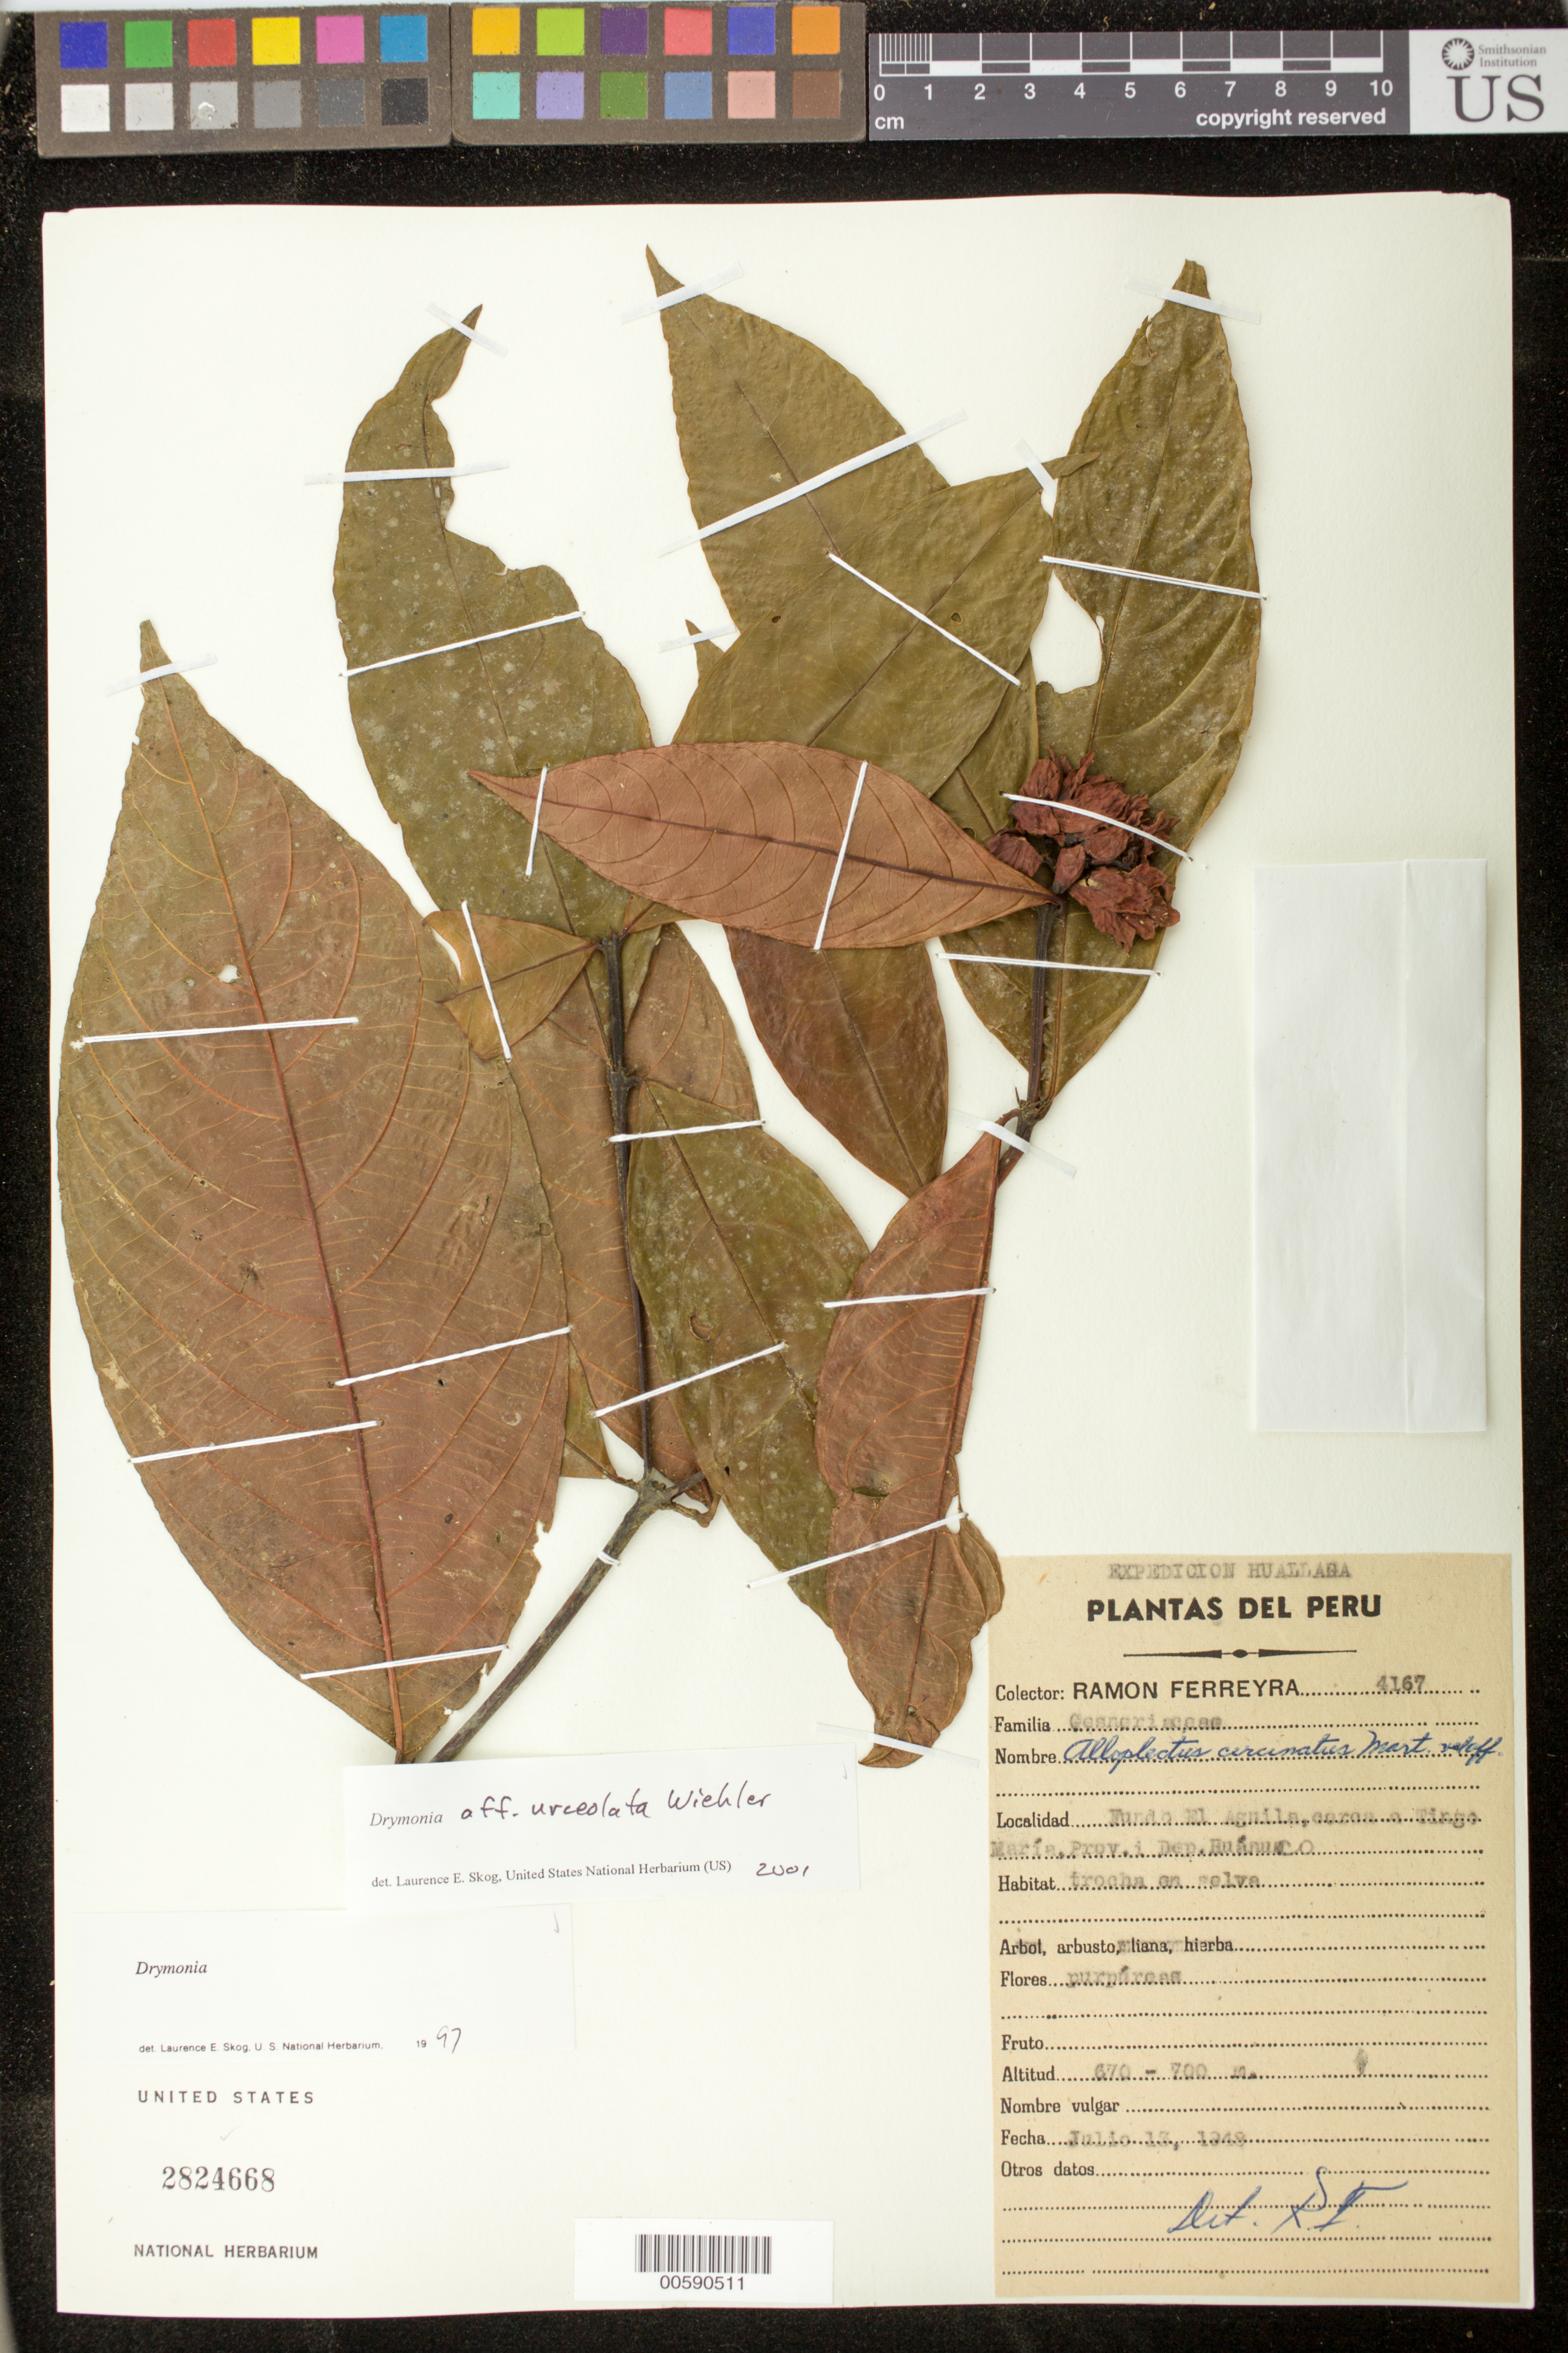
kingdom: Plantae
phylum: Tracheophyta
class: Magnoliopsida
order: Lamiales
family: Gesneriaceae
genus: Drymonia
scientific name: Drymonia urceolata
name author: Wiehler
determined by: Skog, Laurence E.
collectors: R. A. Ferreyra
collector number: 4167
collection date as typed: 13 Jul 1948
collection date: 1948-07-13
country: Peru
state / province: Huánuco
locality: Dept. Huanuco; Fundo El Aguila, cerca a Tingo María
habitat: Trocha en selva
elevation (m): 670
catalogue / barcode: US 2824668